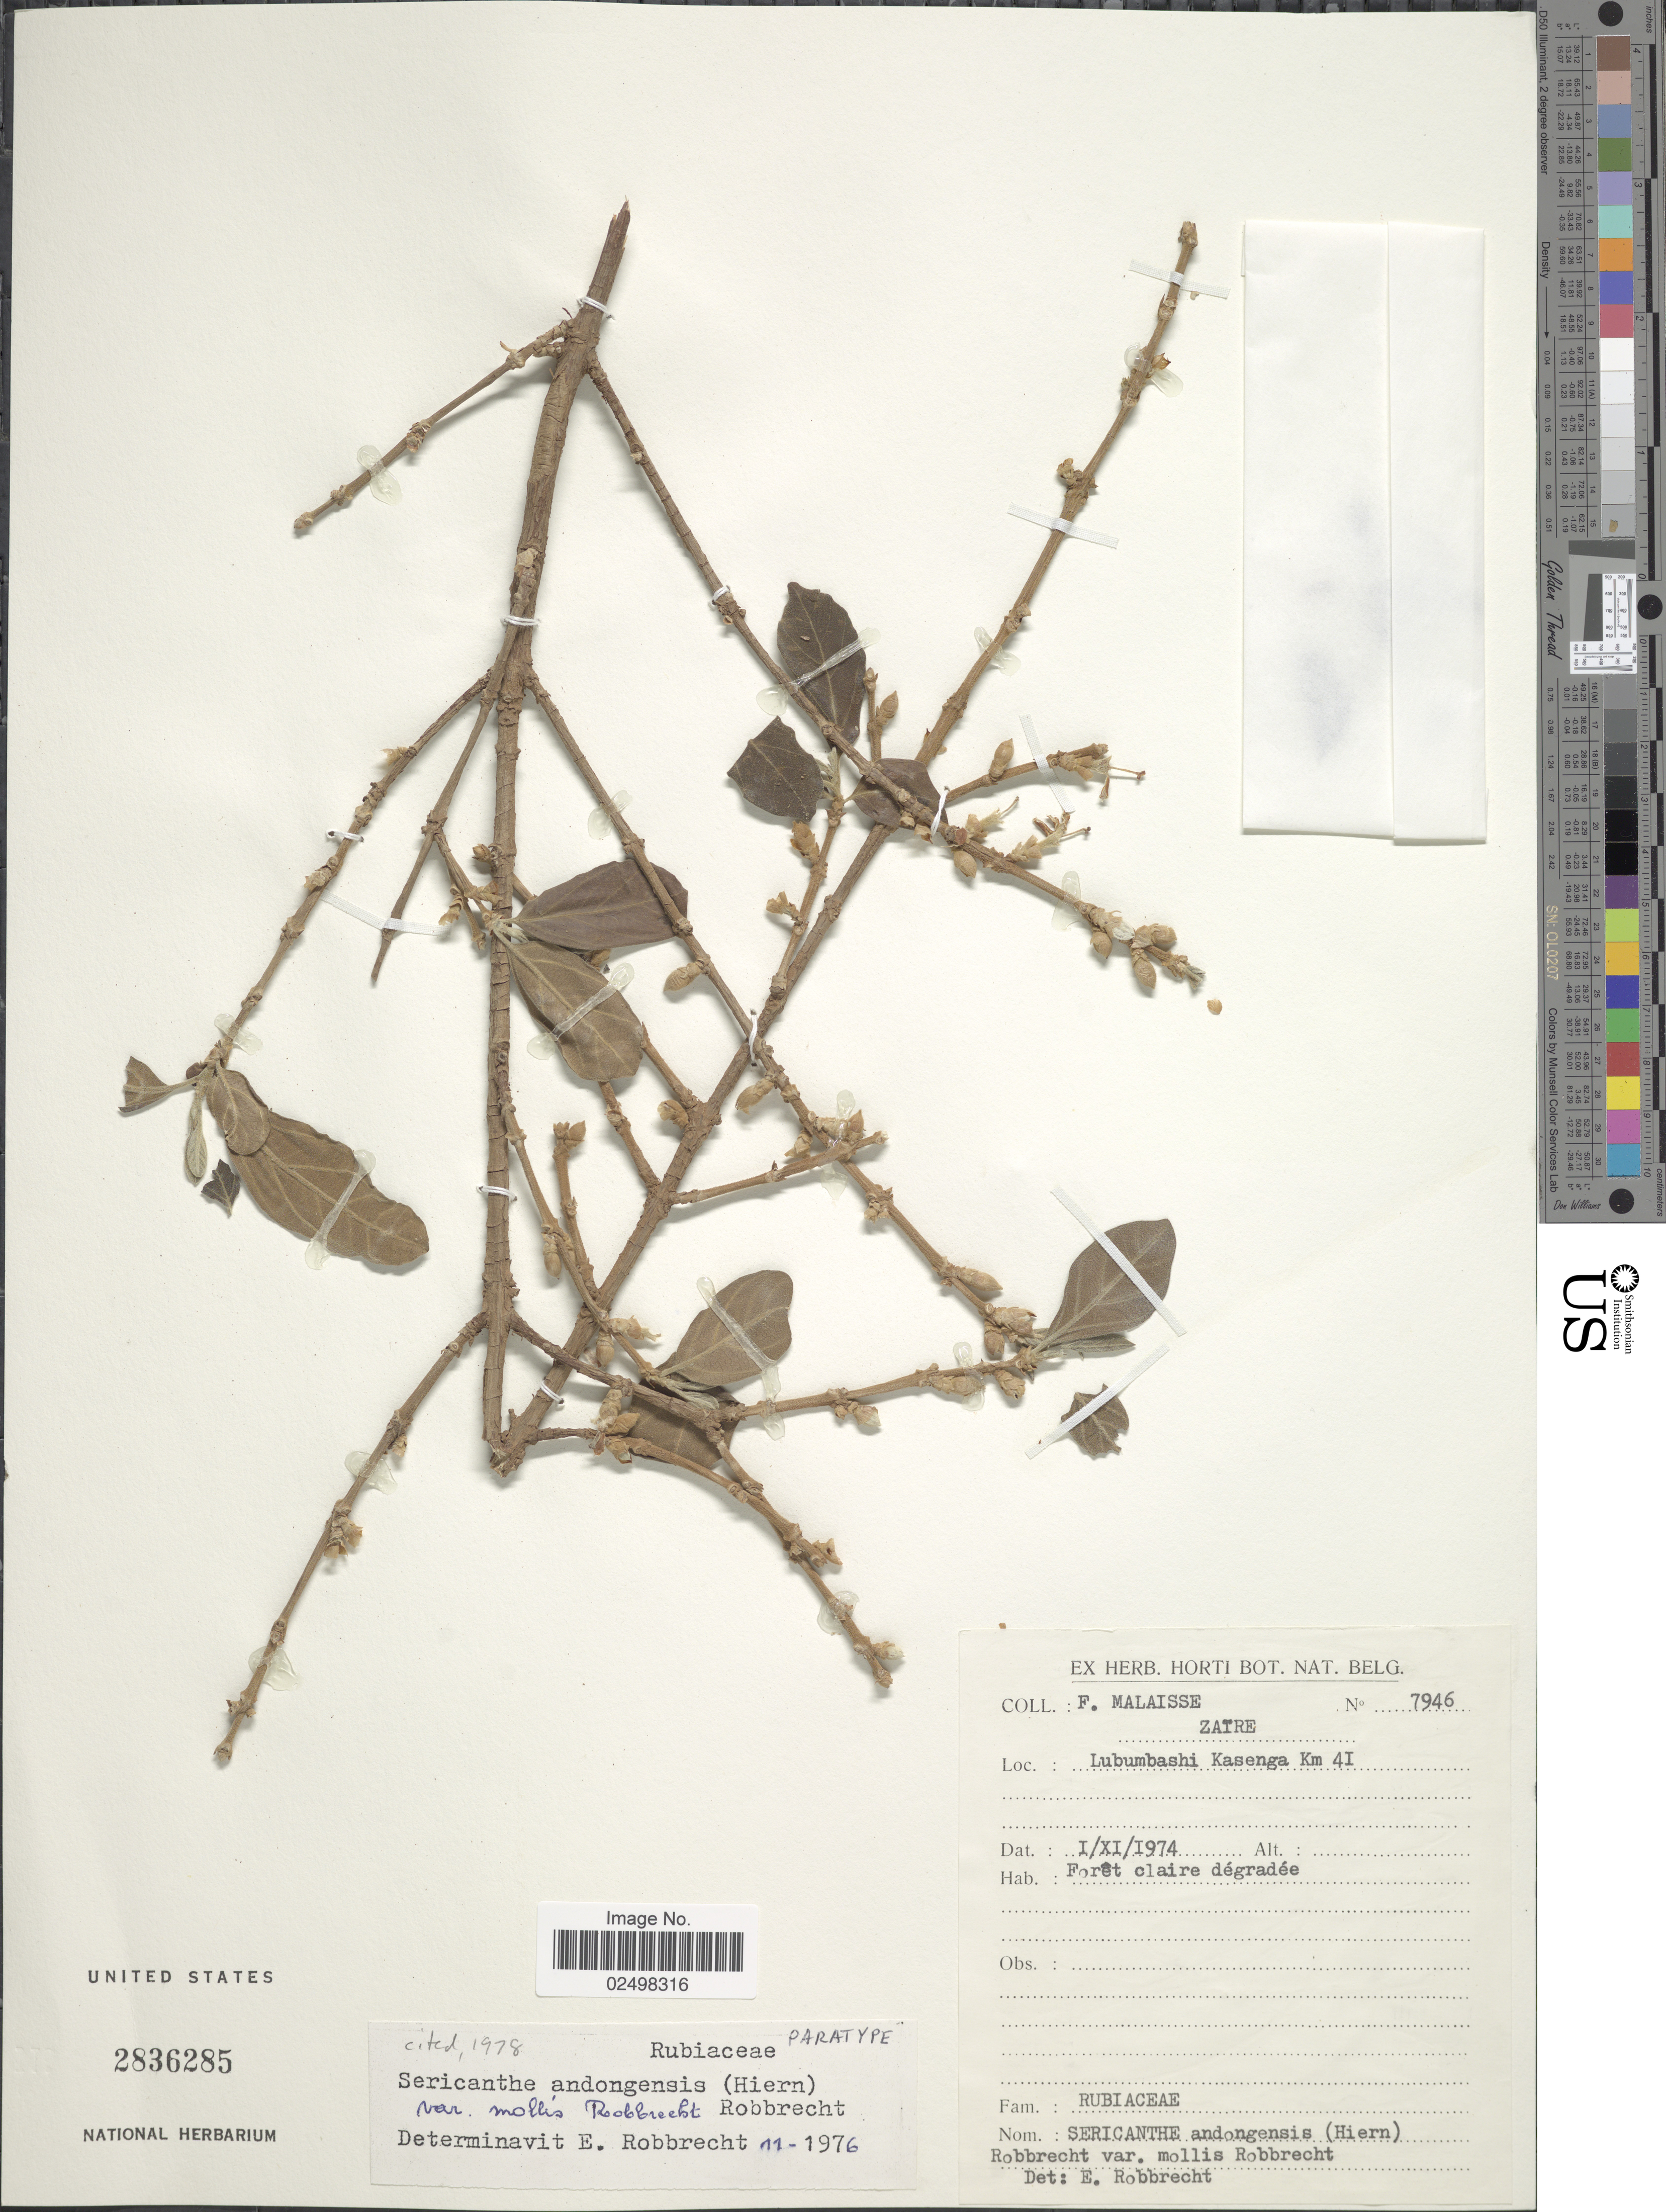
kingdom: Plantae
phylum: Tracheophyta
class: Magnoliopsida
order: Gentianales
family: Rubiaceae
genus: Sericanthe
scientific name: Sericanthe andongensis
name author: (Hiern) Robbr.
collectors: F. Malaisse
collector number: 7946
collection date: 1974-11-01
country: Congo, Democratic Republic of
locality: Zaire. Lubumbashi Kasenga Km 41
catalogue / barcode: US 2836285